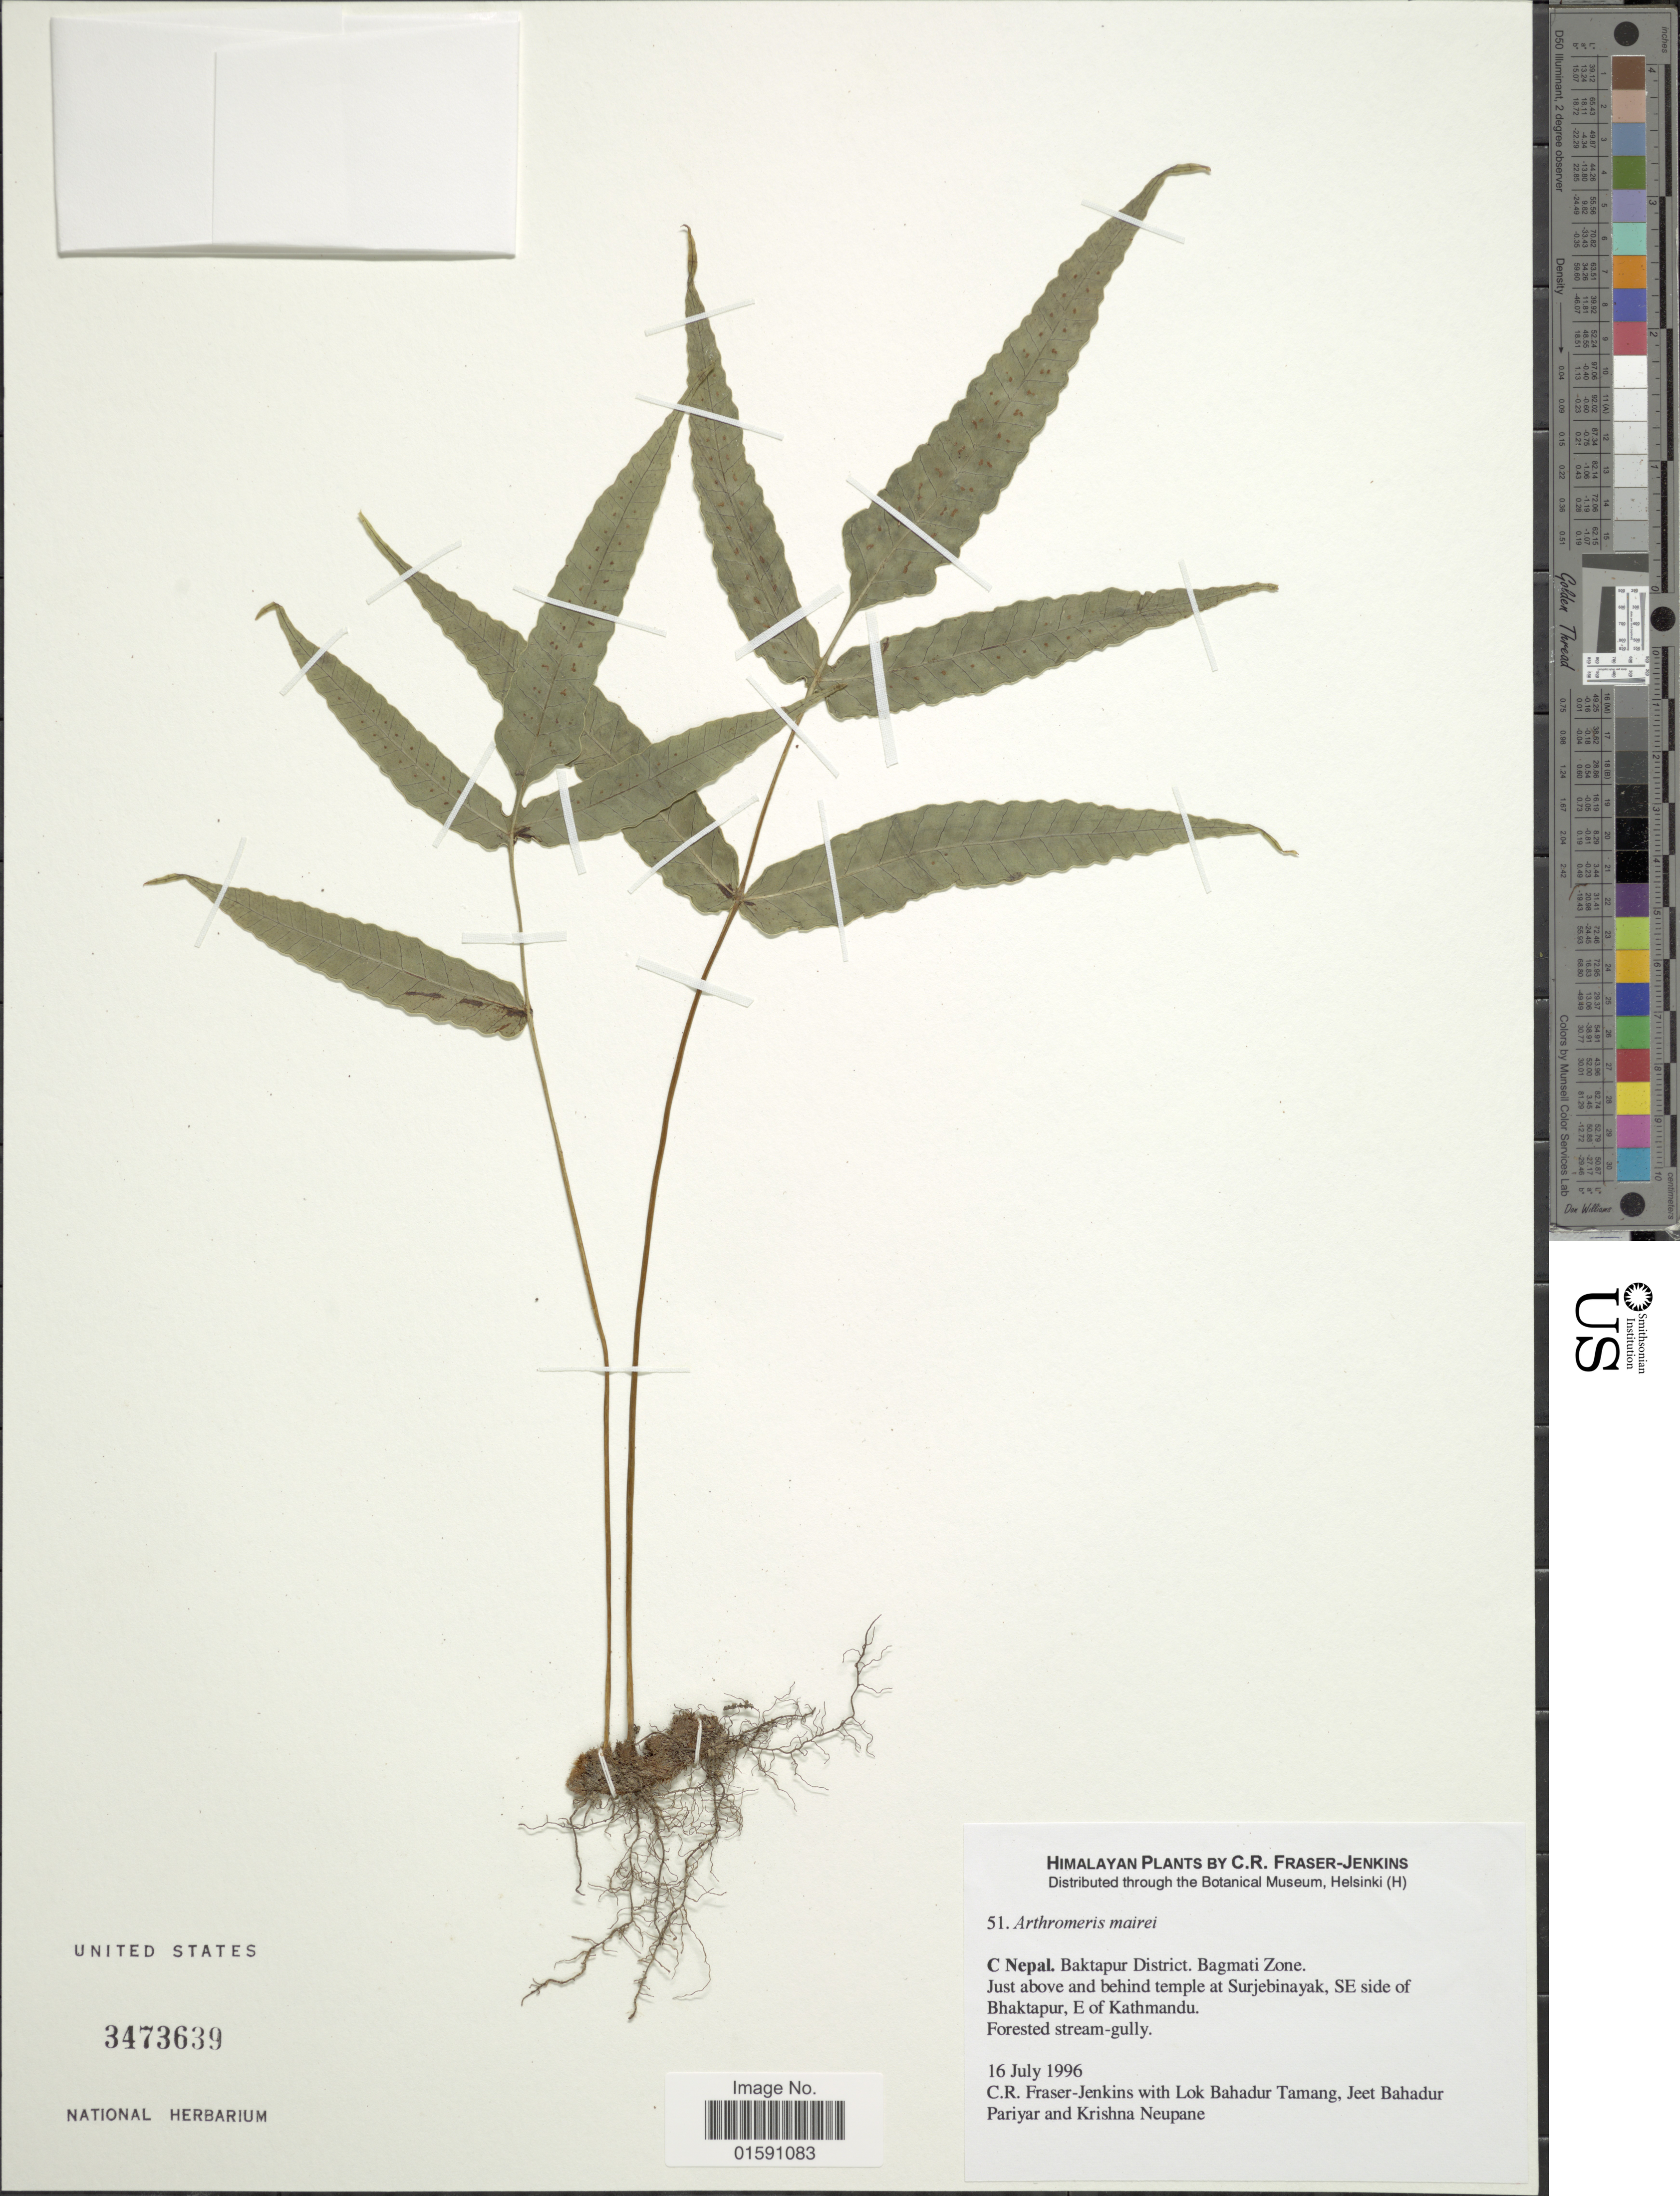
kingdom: Plantae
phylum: Tracheophyta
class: Polypodiopsida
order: Polypodiales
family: Polypodiaceae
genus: Arthromeris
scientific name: Arthromeris mairei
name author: (Brause) Ching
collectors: C. R. Fraser-Jenkins, L. Tamang, J. Pariyar & K. Neupane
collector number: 51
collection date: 1996-07-16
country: Nepal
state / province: Bagmati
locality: C Nepla. Baktapur District. Bagmati Zone. Just above and behind temple at Surjebinayak, SE side of Bhaktapur, E of Kathmandu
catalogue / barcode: US 3473639